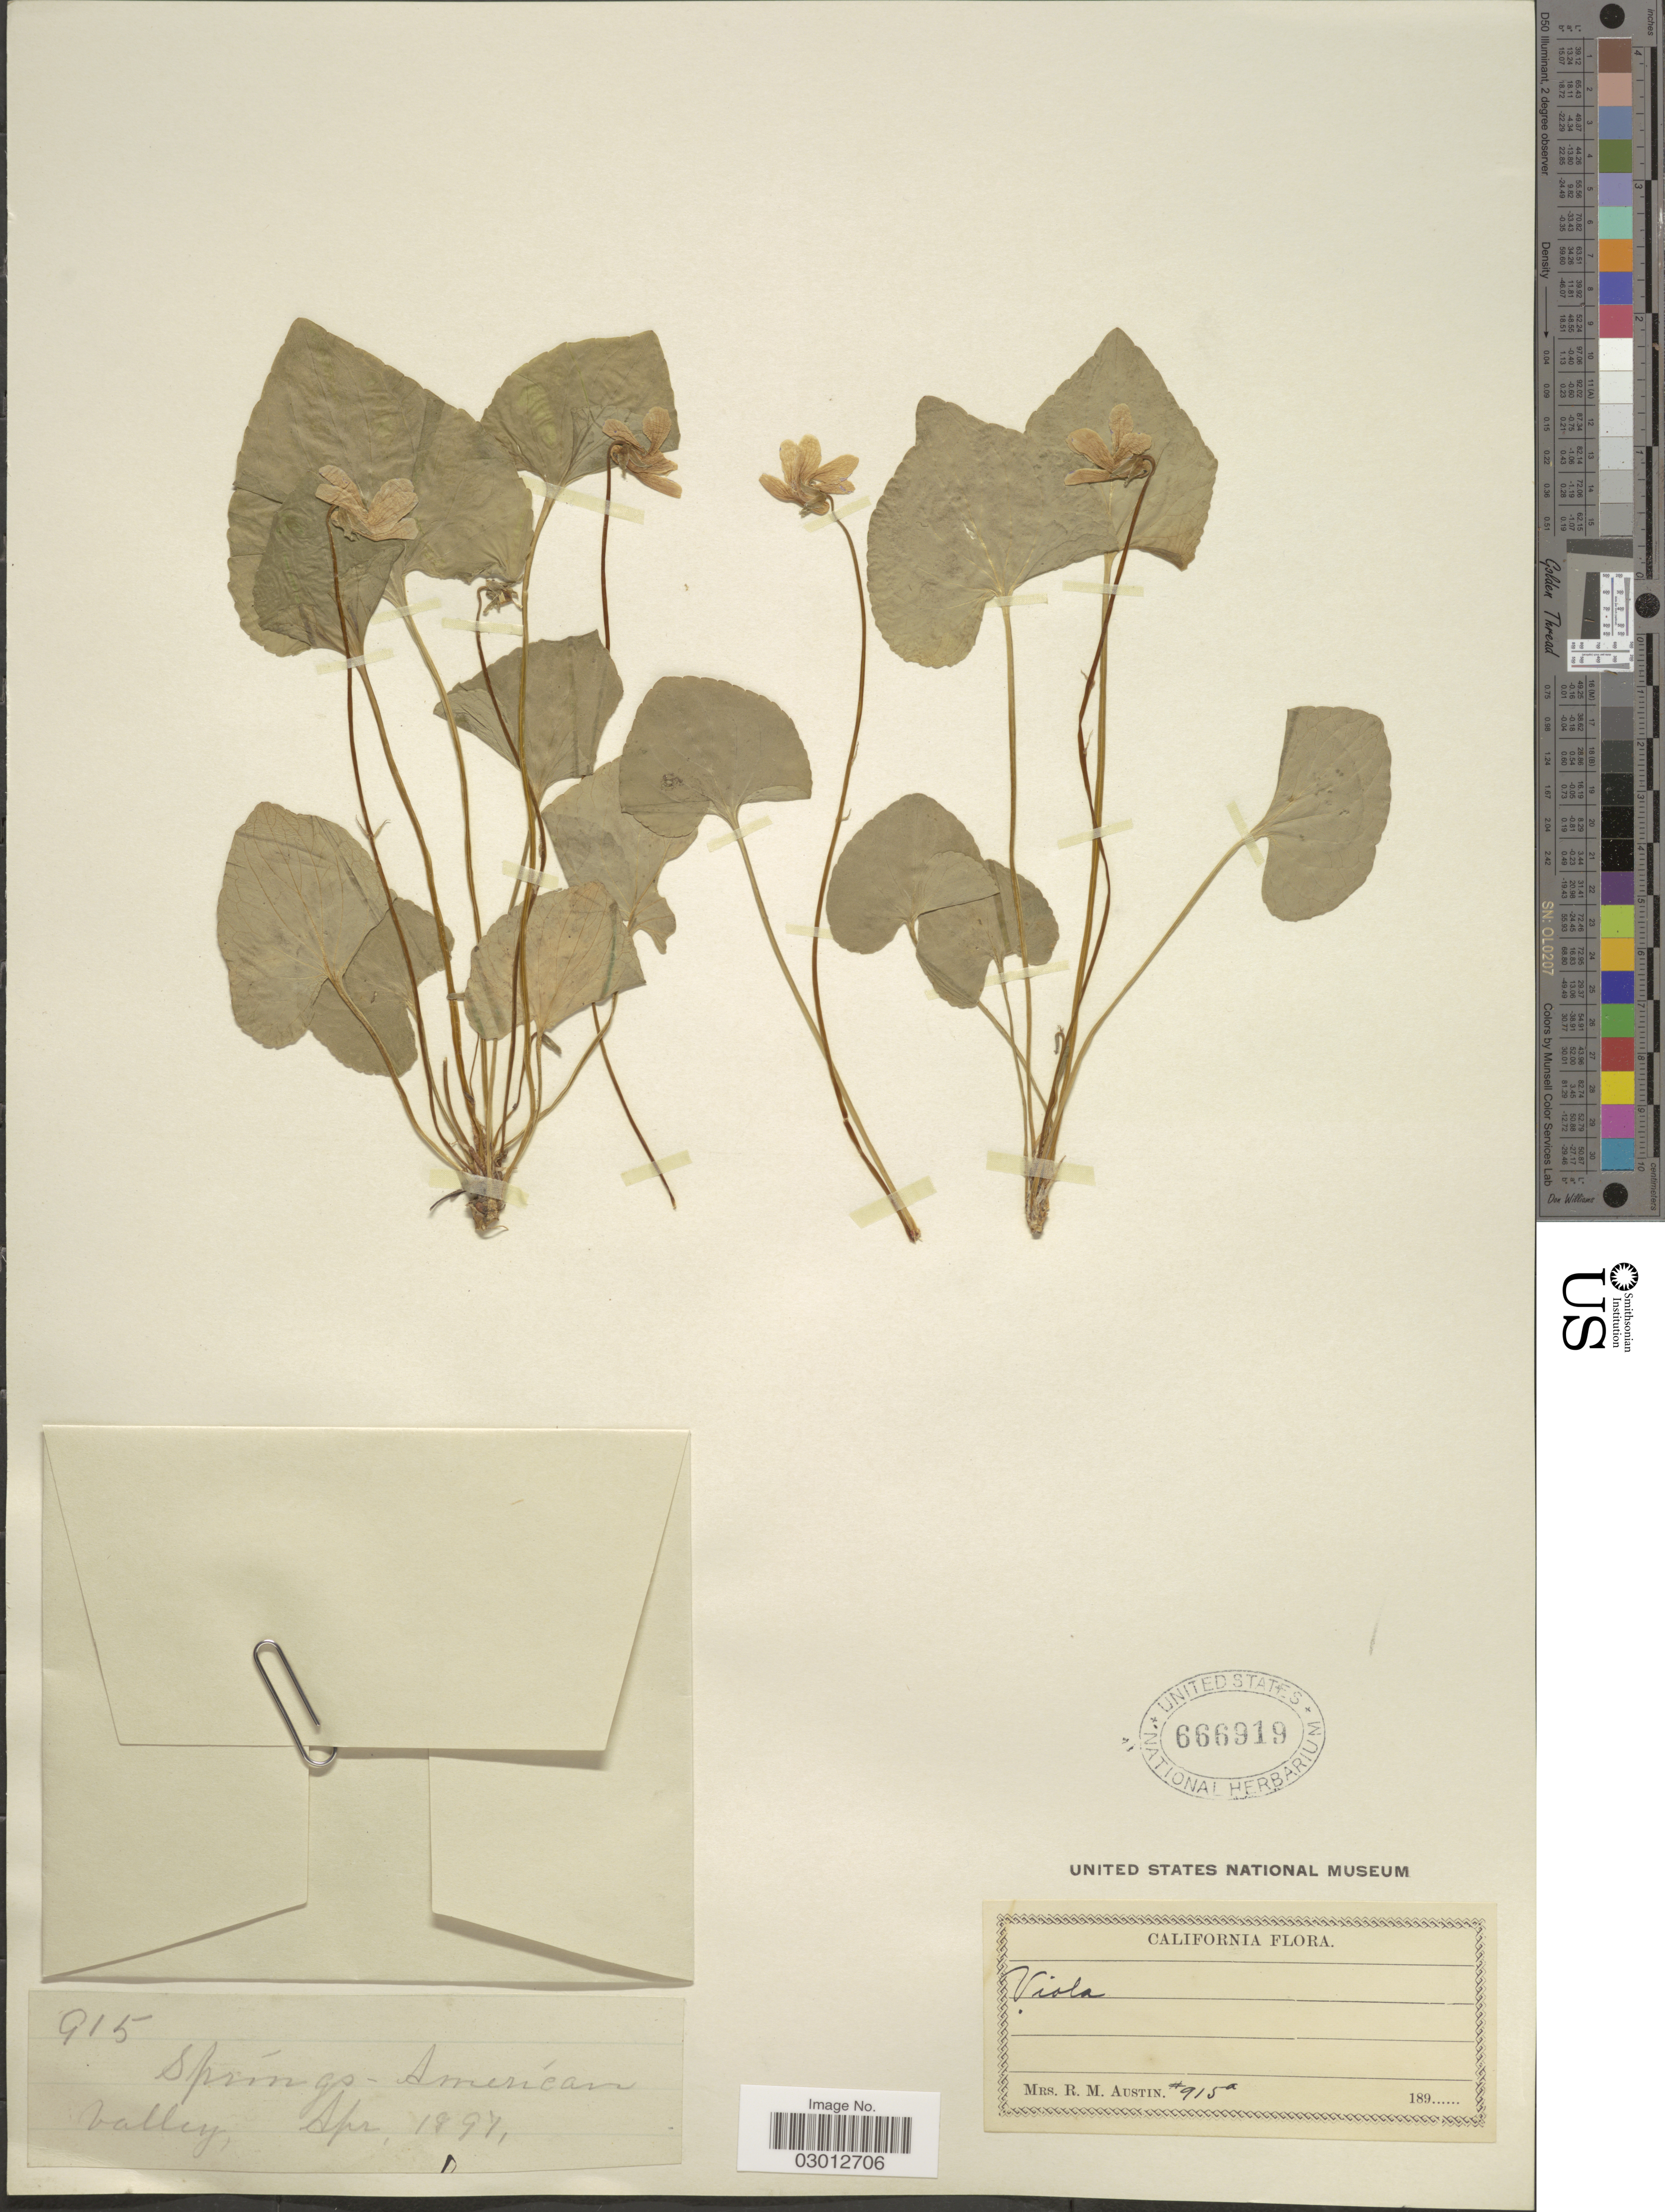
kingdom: Plantae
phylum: Tracheophyta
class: Magnoliopsida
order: Malpighiales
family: Violaceae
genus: Viola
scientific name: Viola papilionacea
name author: Pursh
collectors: R. Austin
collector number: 915a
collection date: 1897-04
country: United States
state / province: California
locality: Springs - American Valley.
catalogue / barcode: US 666919